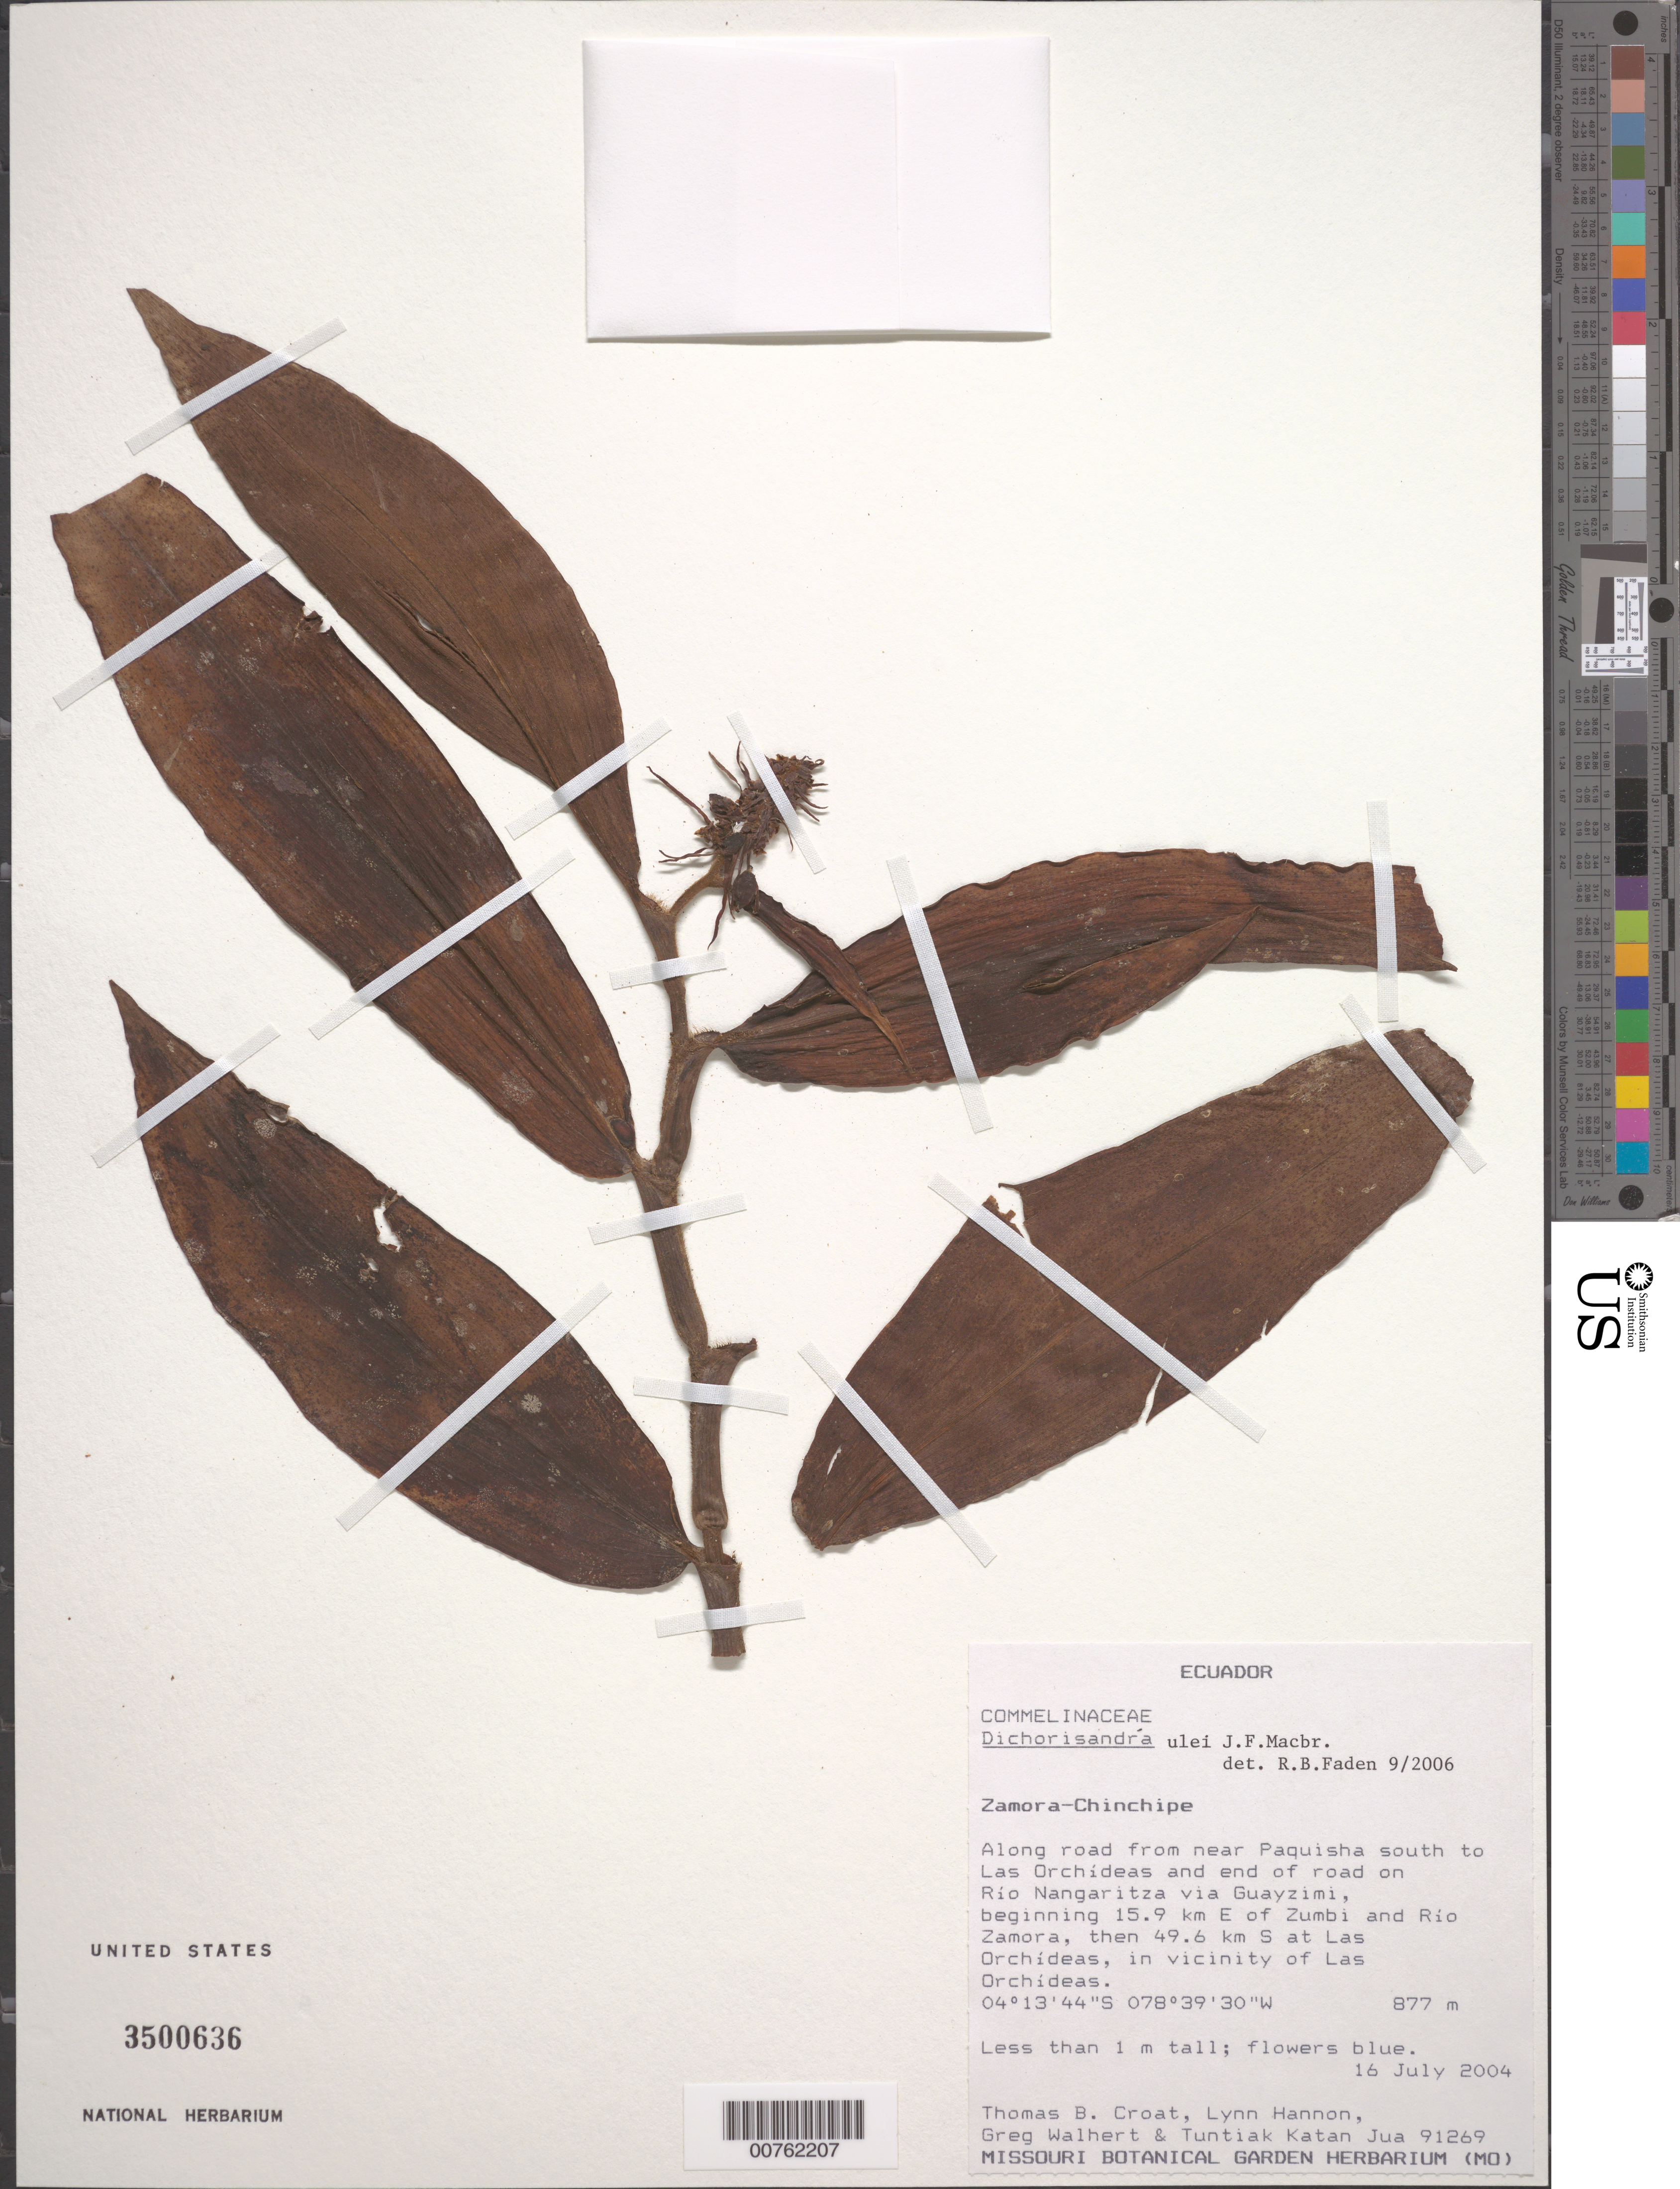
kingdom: Plantae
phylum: Tracheophyta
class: Liliopsida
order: Commelinales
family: Commelinaceae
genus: Dichorisandra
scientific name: Dichorisandra ulei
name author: J.F. Macbr.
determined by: Faden, Robert B., (US), Smithsonian Institution - National Museum of Natural History (UNITED STATES)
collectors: T. B. Croat, L. Hannon, G. Walhert & T. Jua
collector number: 91269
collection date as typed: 16 Jul 2004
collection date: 2004-07-16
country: Ecuador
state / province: Zamora-Chinchipe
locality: Along road from near Paquisha south to Las Orchideas and end of road on Rio Nangaritza via Guayzimi, beginning 15.9 km E of Zumbi and Rio Zamora, then 49.6 km S at Las Orchideas, in vicinity of Las Orchideas.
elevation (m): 877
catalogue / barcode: US 3500636